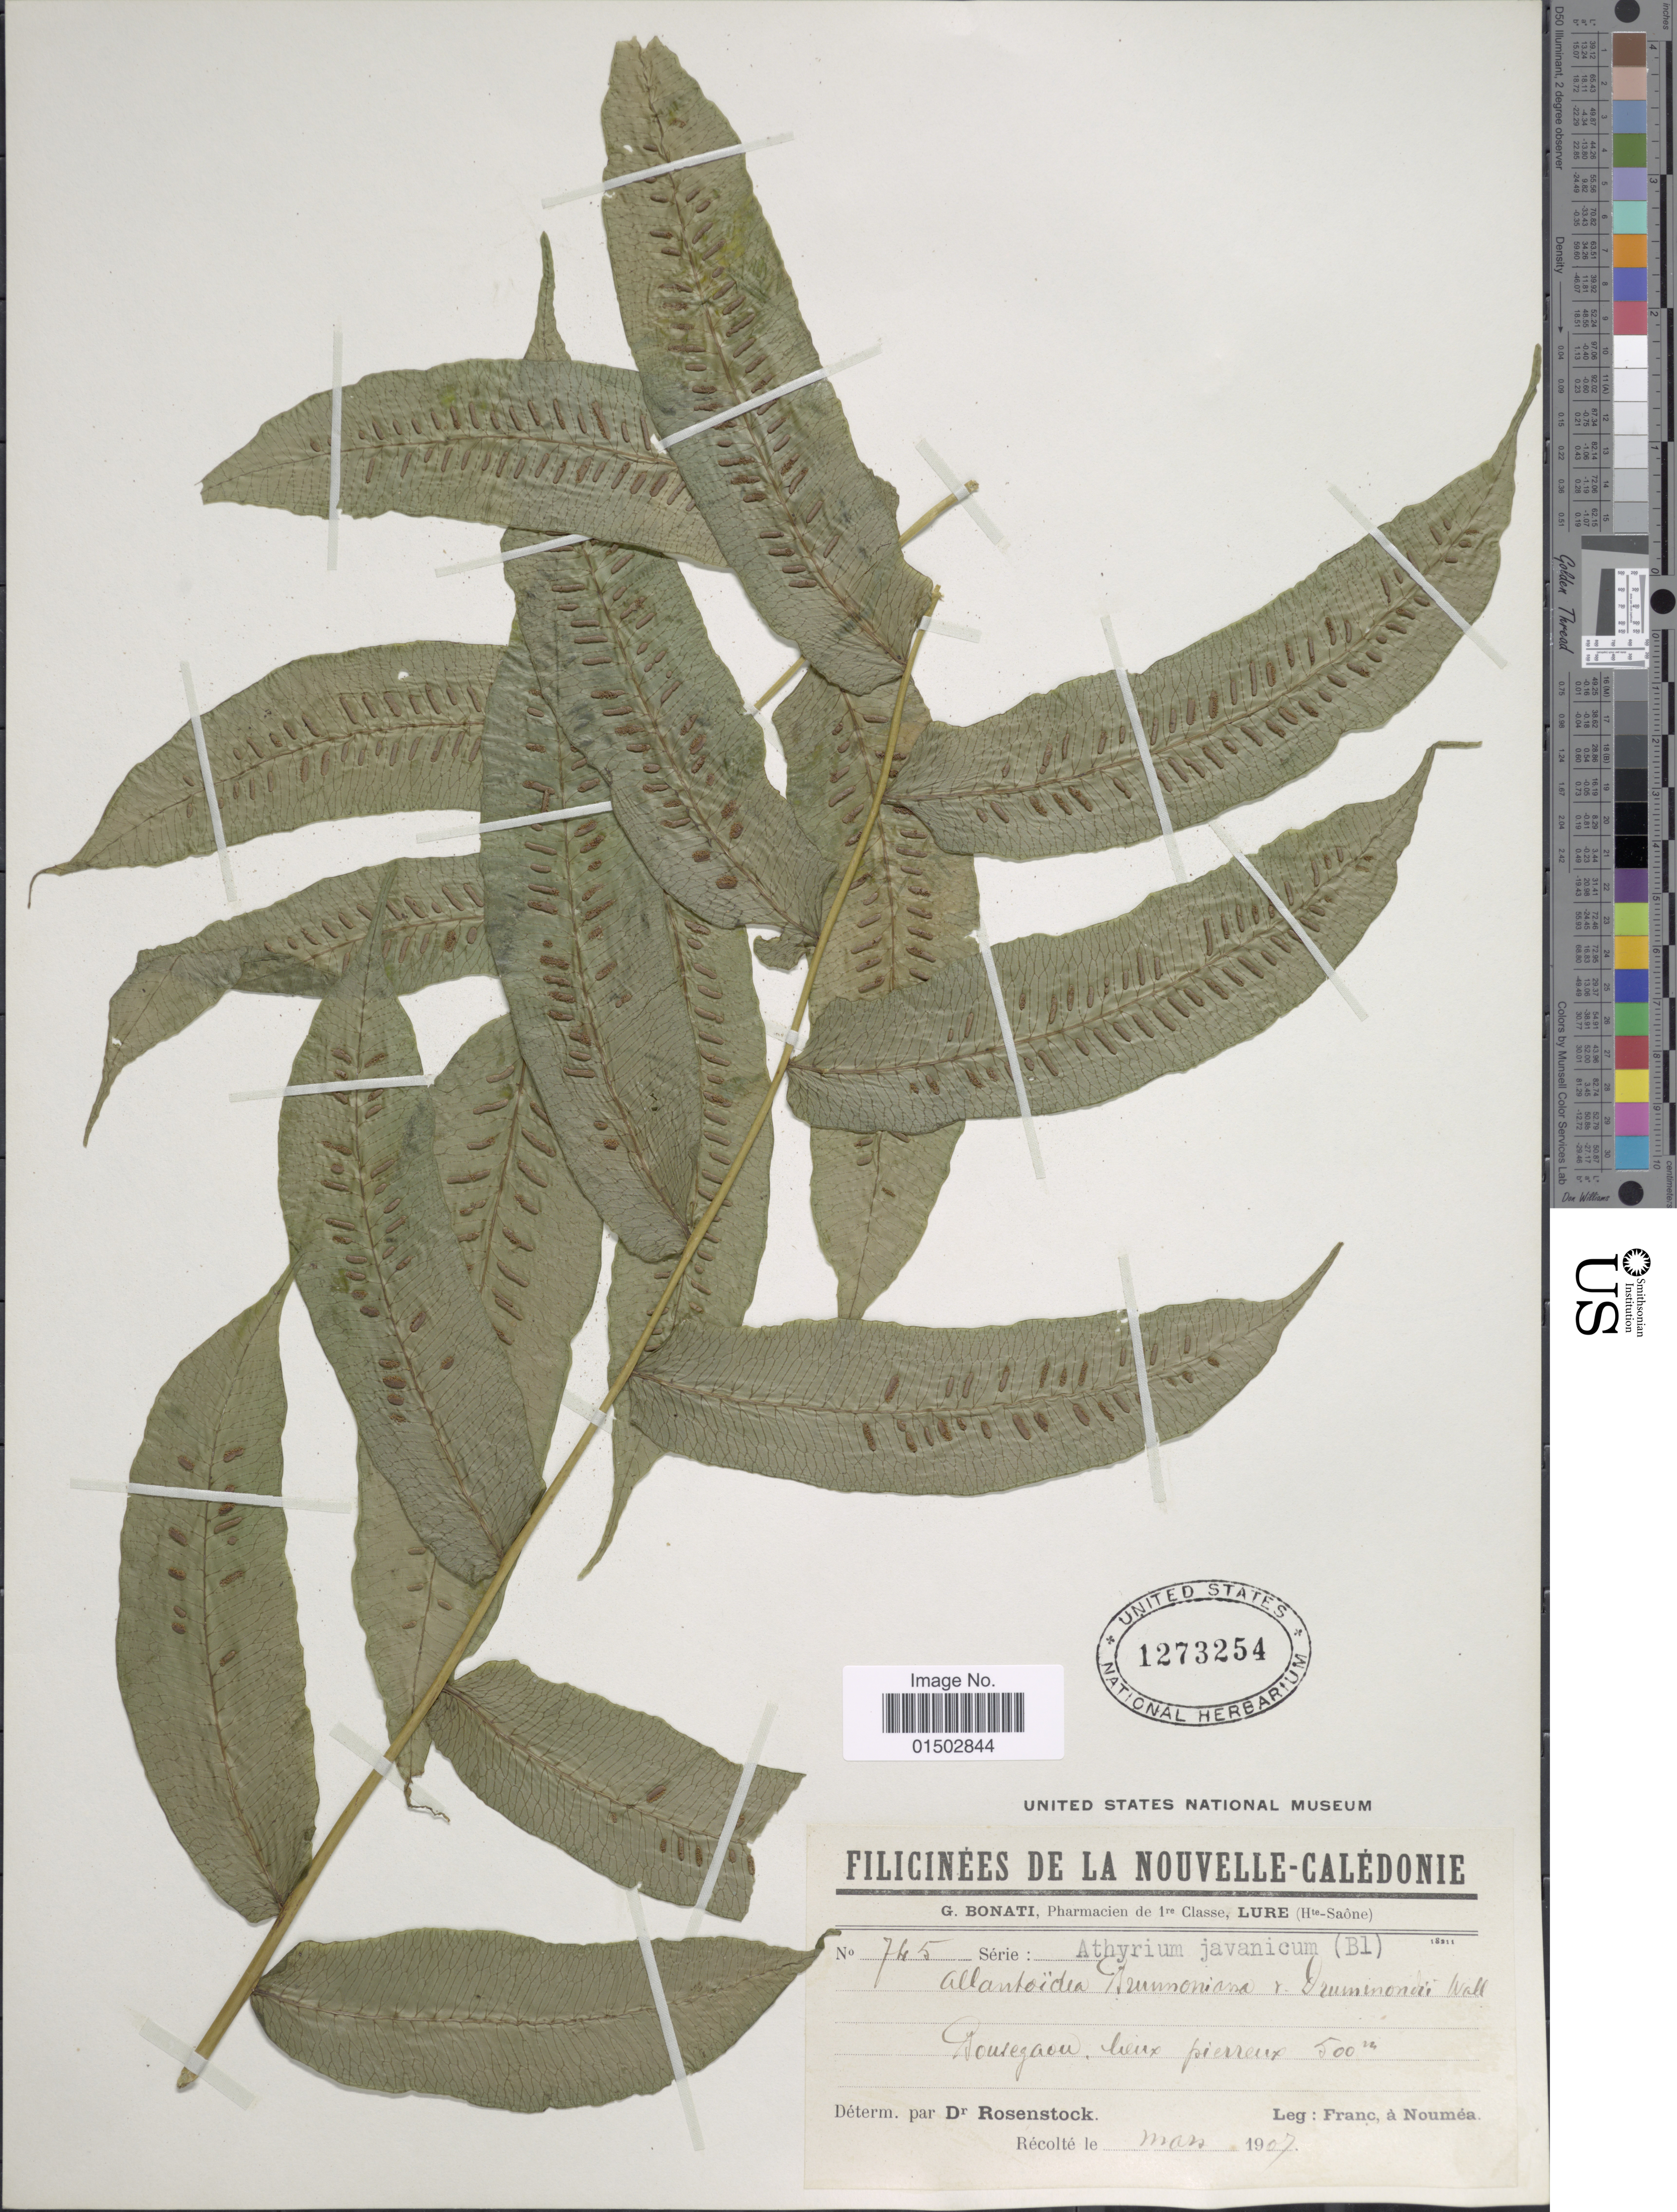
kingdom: Plantae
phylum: Tracheophyta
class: Polypodiopsida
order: Polypodiales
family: Diplaziopsidaceae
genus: Diplaziopsis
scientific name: Diplaziopsis javanica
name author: (Blume) C. Chr.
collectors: Franc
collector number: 745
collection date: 1907-03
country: New Caledonia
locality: Soutegaou, lieux, pierreux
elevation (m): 500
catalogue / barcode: US 1273254